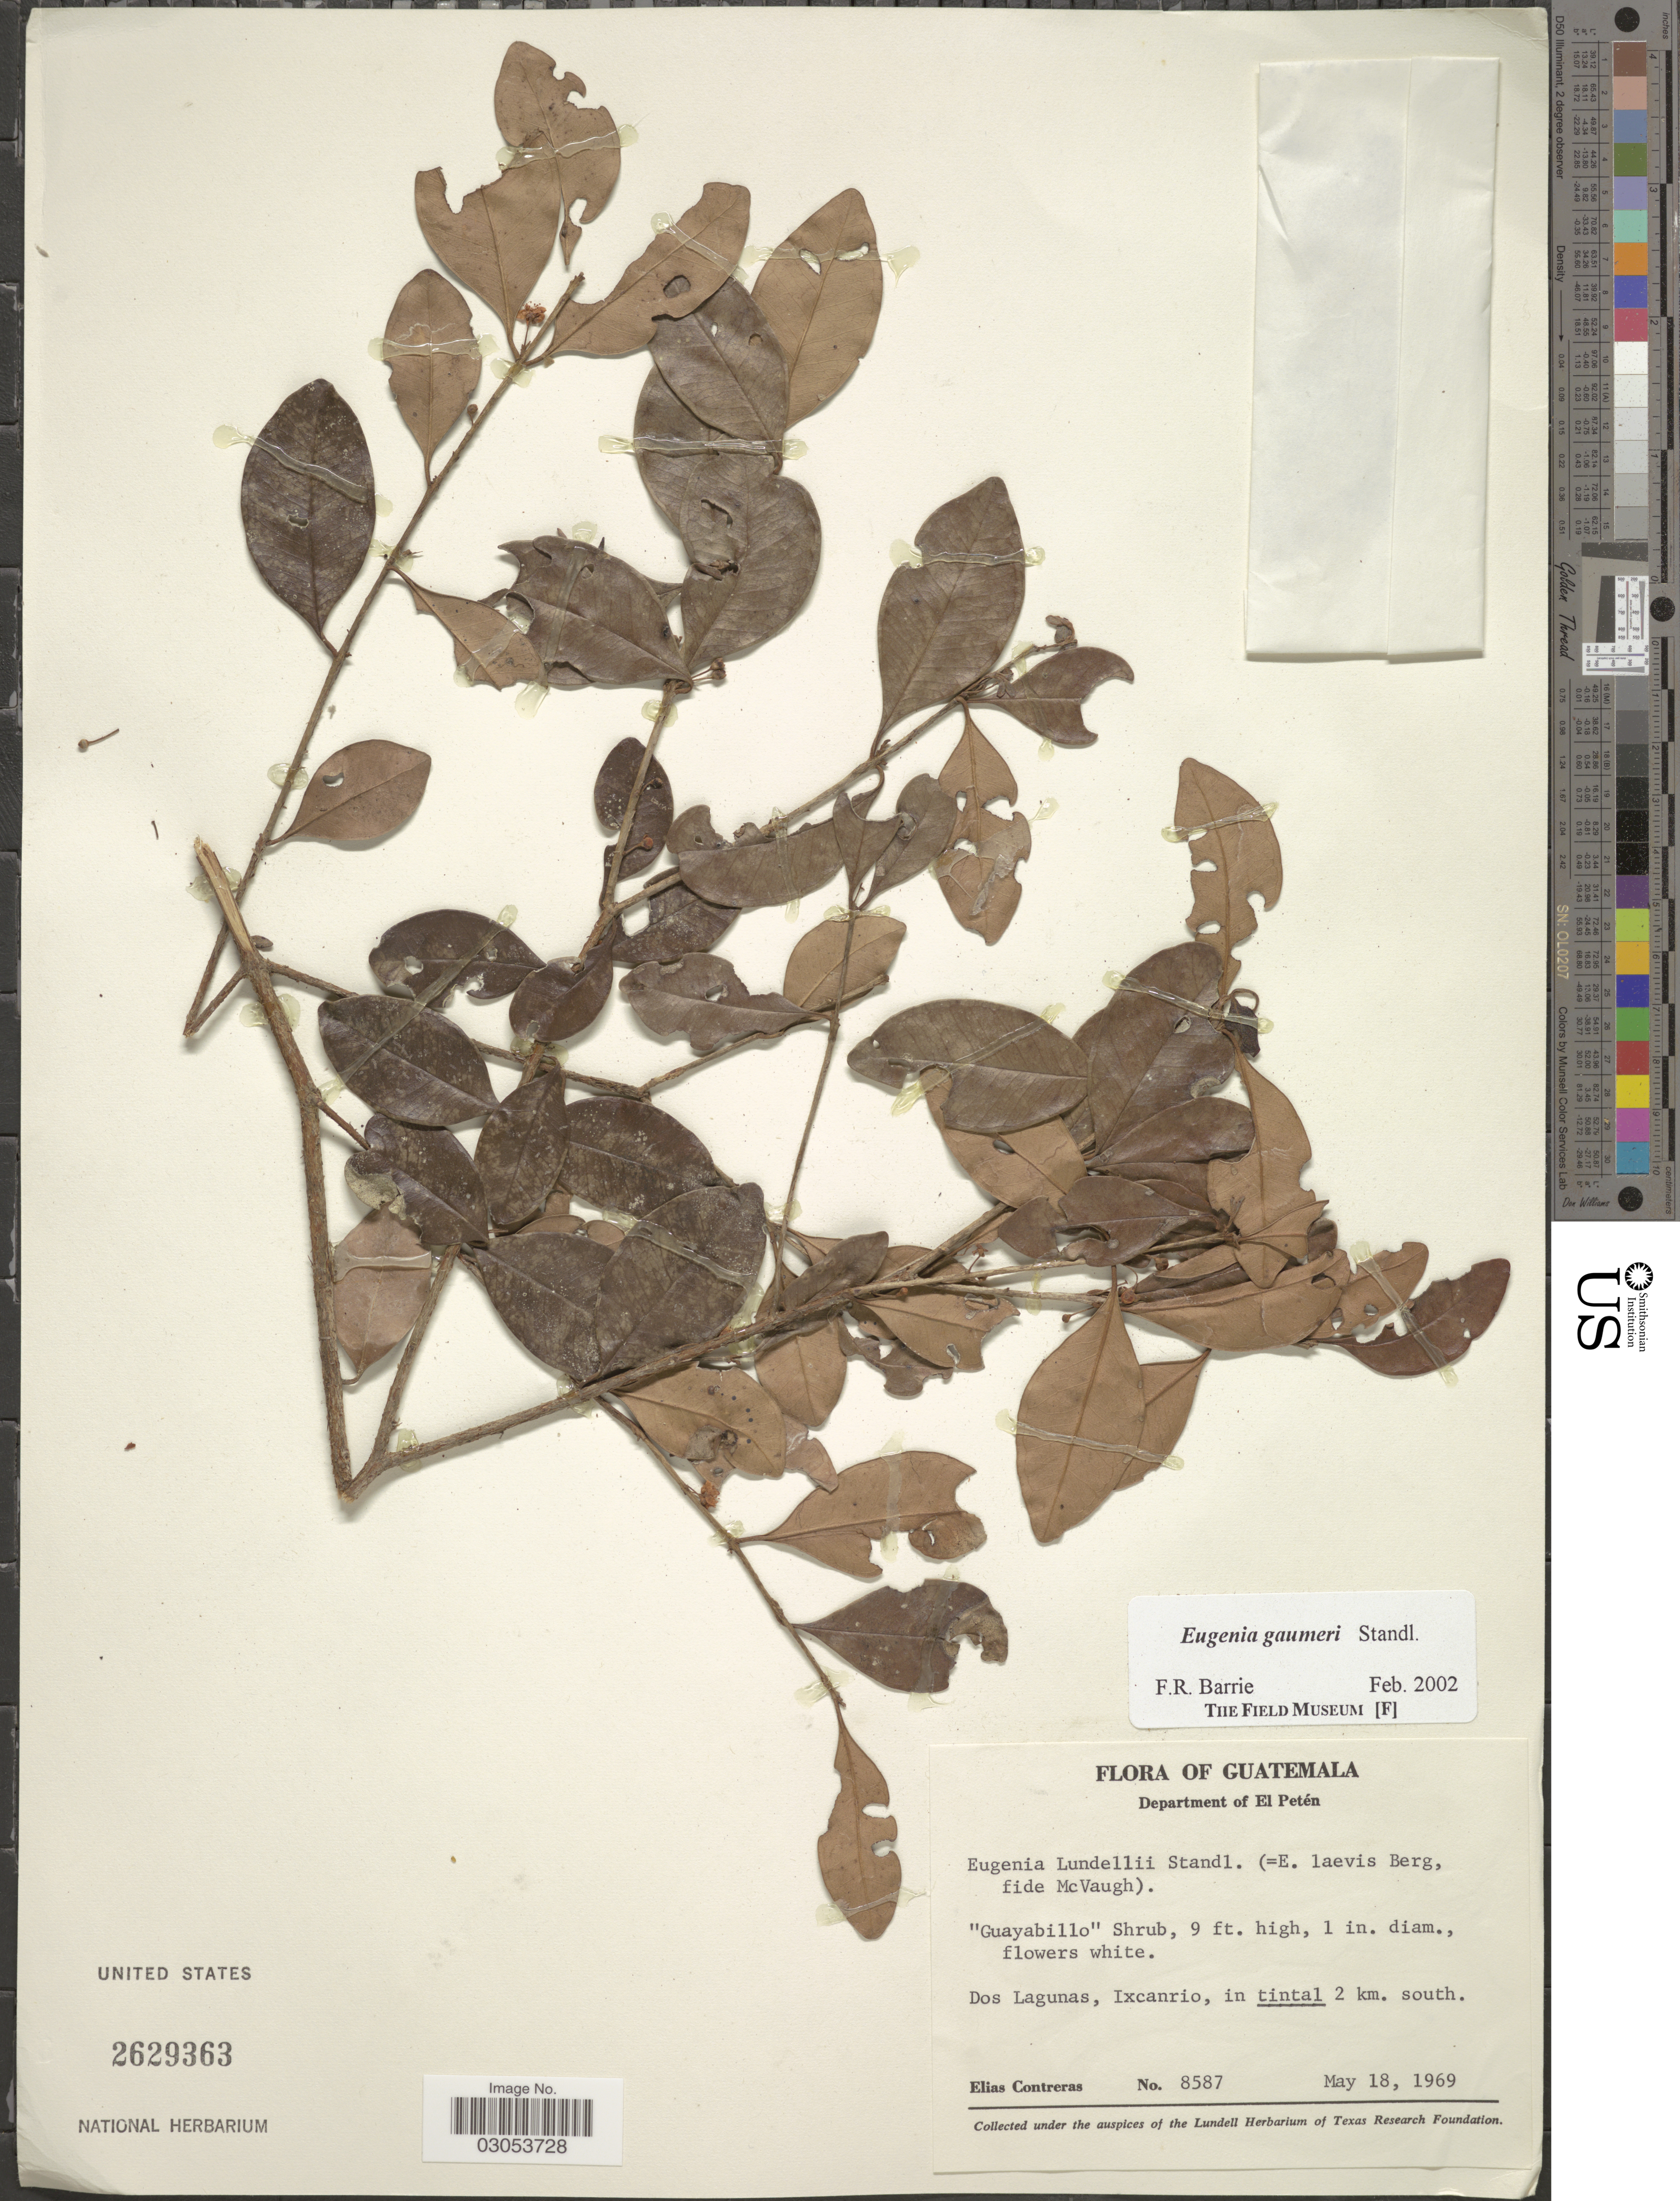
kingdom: Plantae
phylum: Tracheophyta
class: Magnoliopsida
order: Myrtales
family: Myrtaceae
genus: Eugenia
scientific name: Eugenia gaumeri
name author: Standl.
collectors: E. Contreras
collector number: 8587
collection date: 1969-05-18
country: Guatemala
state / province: El Petén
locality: Department of El Petén. Dos Lagunas, Ixcanrio, in tintal 2 km. south.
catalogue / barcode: US 2629363